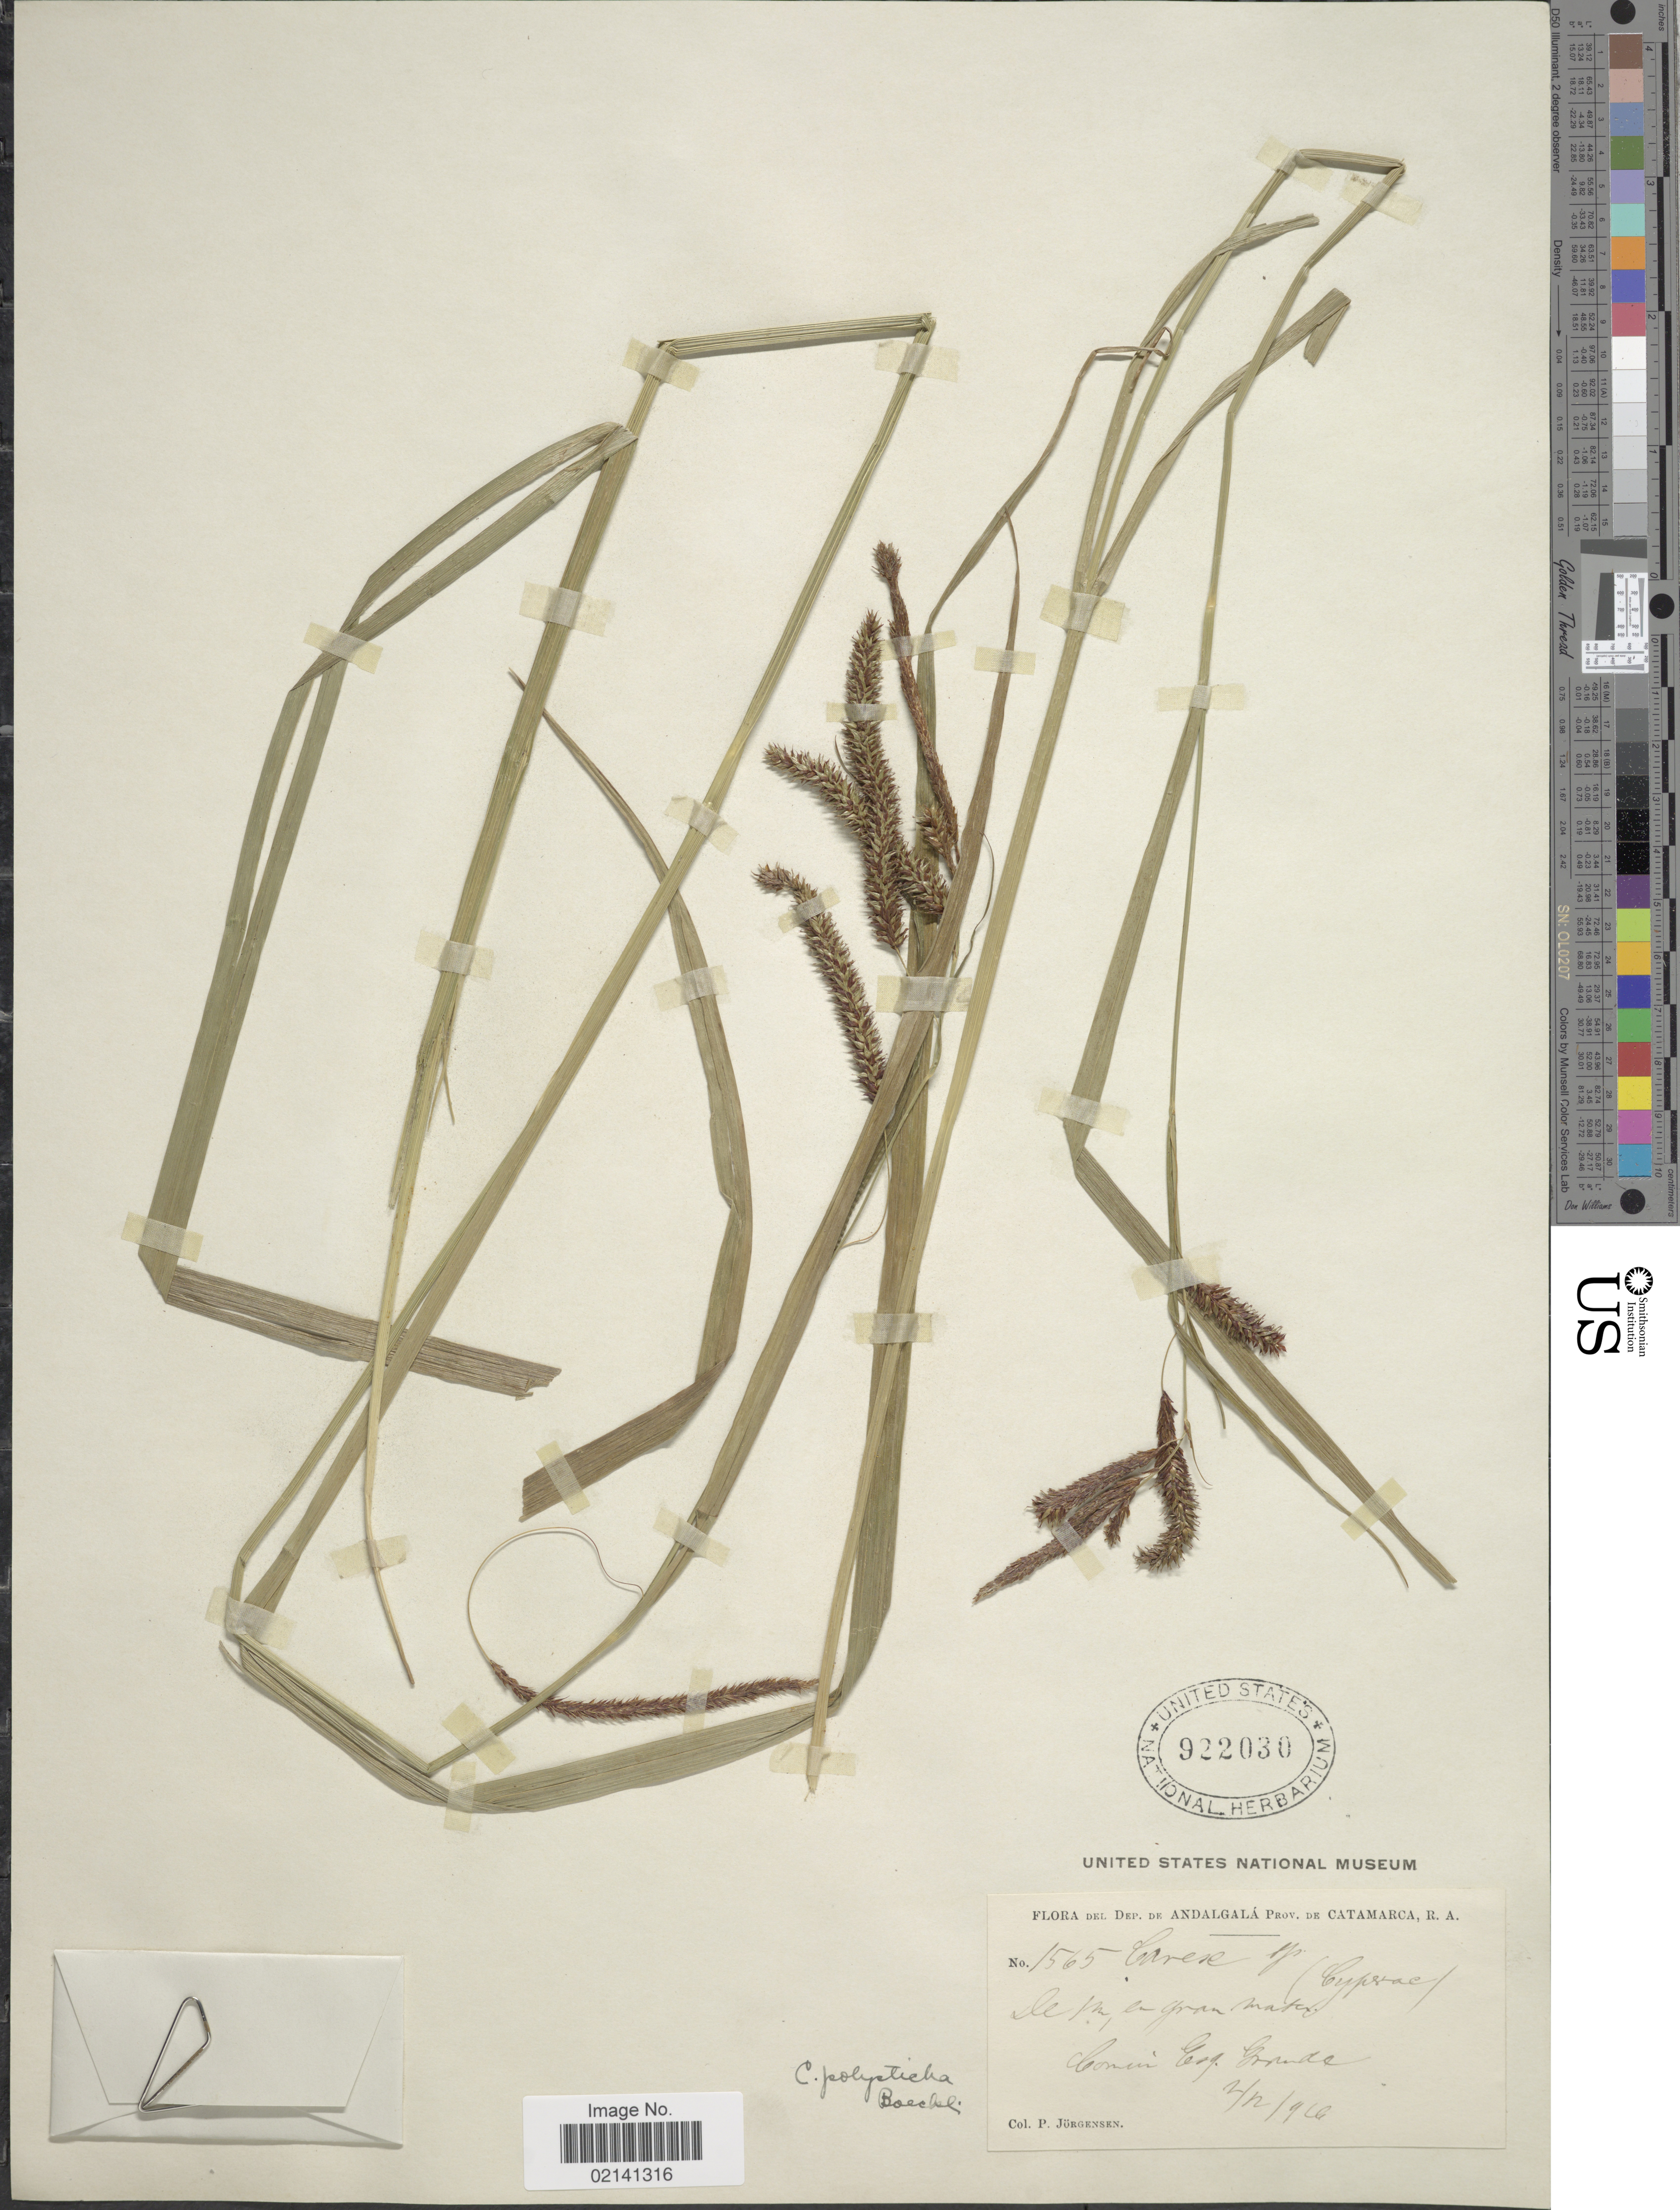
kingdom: Plantae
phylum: Tracheophyta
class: Liliopsida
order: Poales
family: Cyperaceae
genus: Carex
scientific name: Carex niederleiniana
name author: Boeckeler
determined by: Jiménez-Mejías, P.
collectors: P. Jörgensen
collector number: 1565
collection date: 1916-12-02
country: Argentina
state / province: Catamarca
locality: Dep. de Andalgala, R.A., comun Esq. Grande.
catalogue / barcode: US 922030